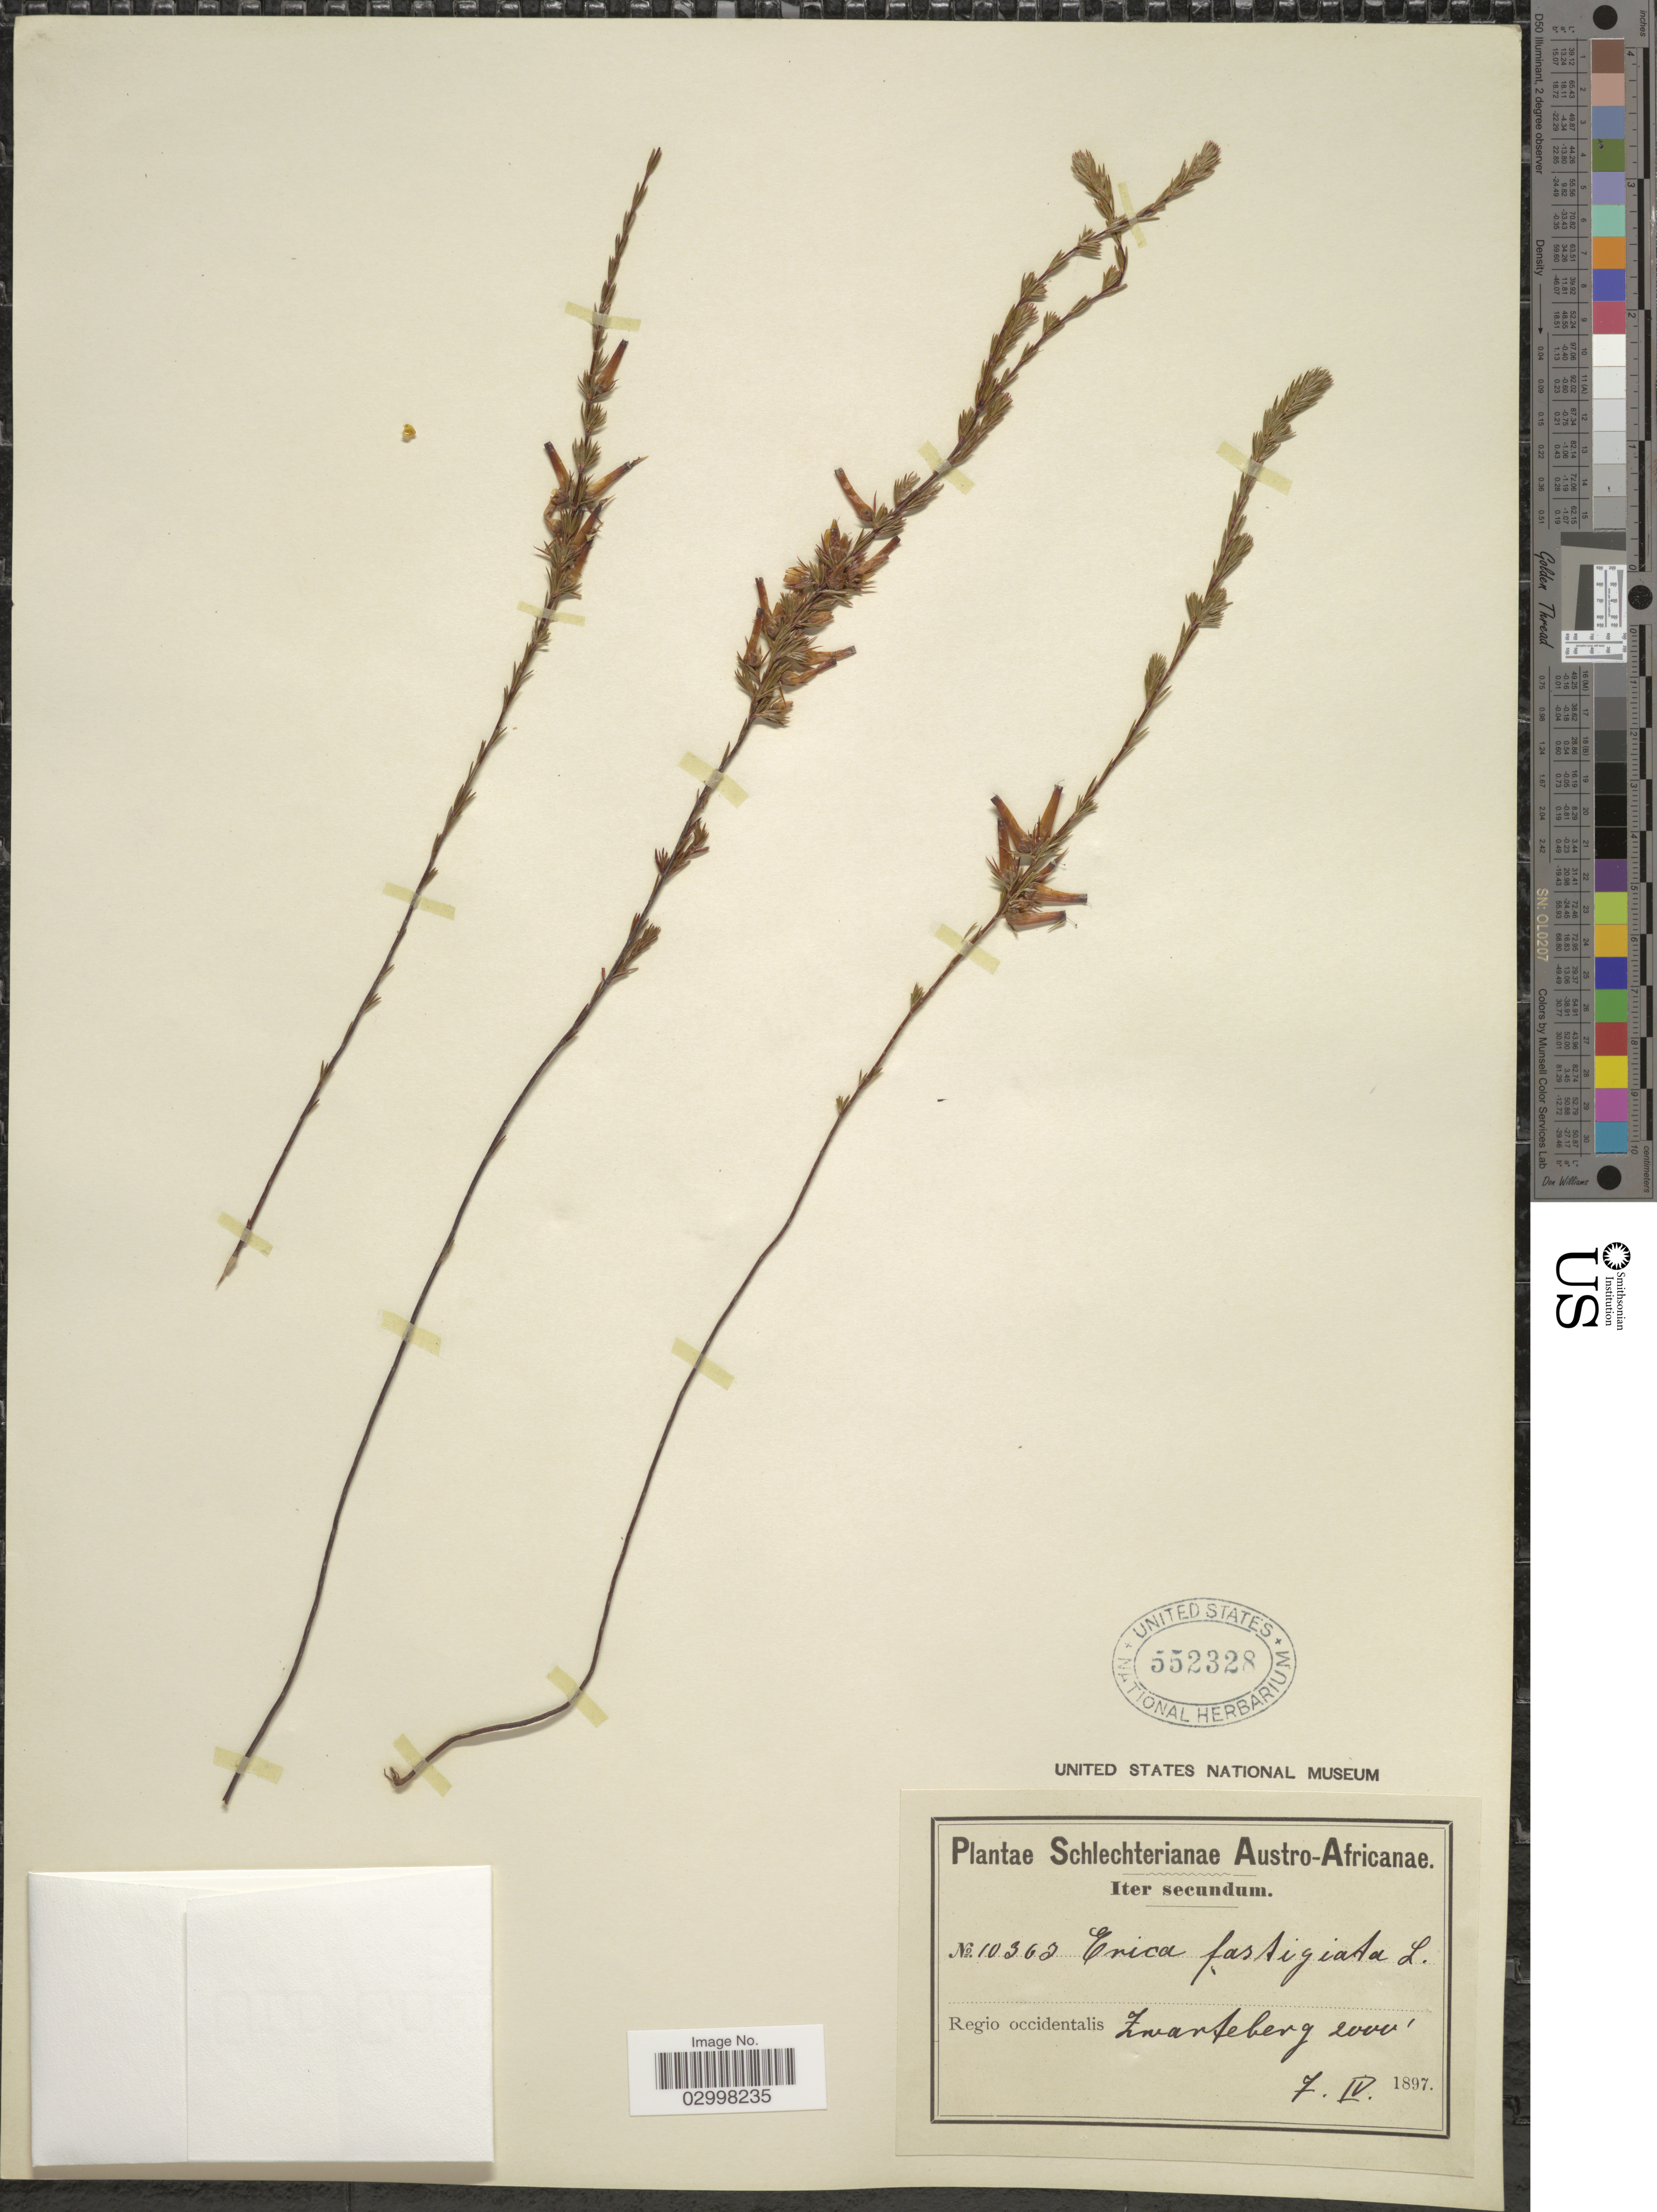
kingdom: Plantae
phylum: Tracheophyta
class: Magnoliopsida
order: Ericales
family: Ericaceae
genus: Erica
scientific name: Erica fastigiata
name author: L.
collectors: Schlechter, --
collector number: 10363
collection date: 1897-04-07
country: South Africa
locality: Austro-Africanae. Regio occidentalis. Zwarteberg.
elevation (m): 610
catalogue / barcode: US 552328